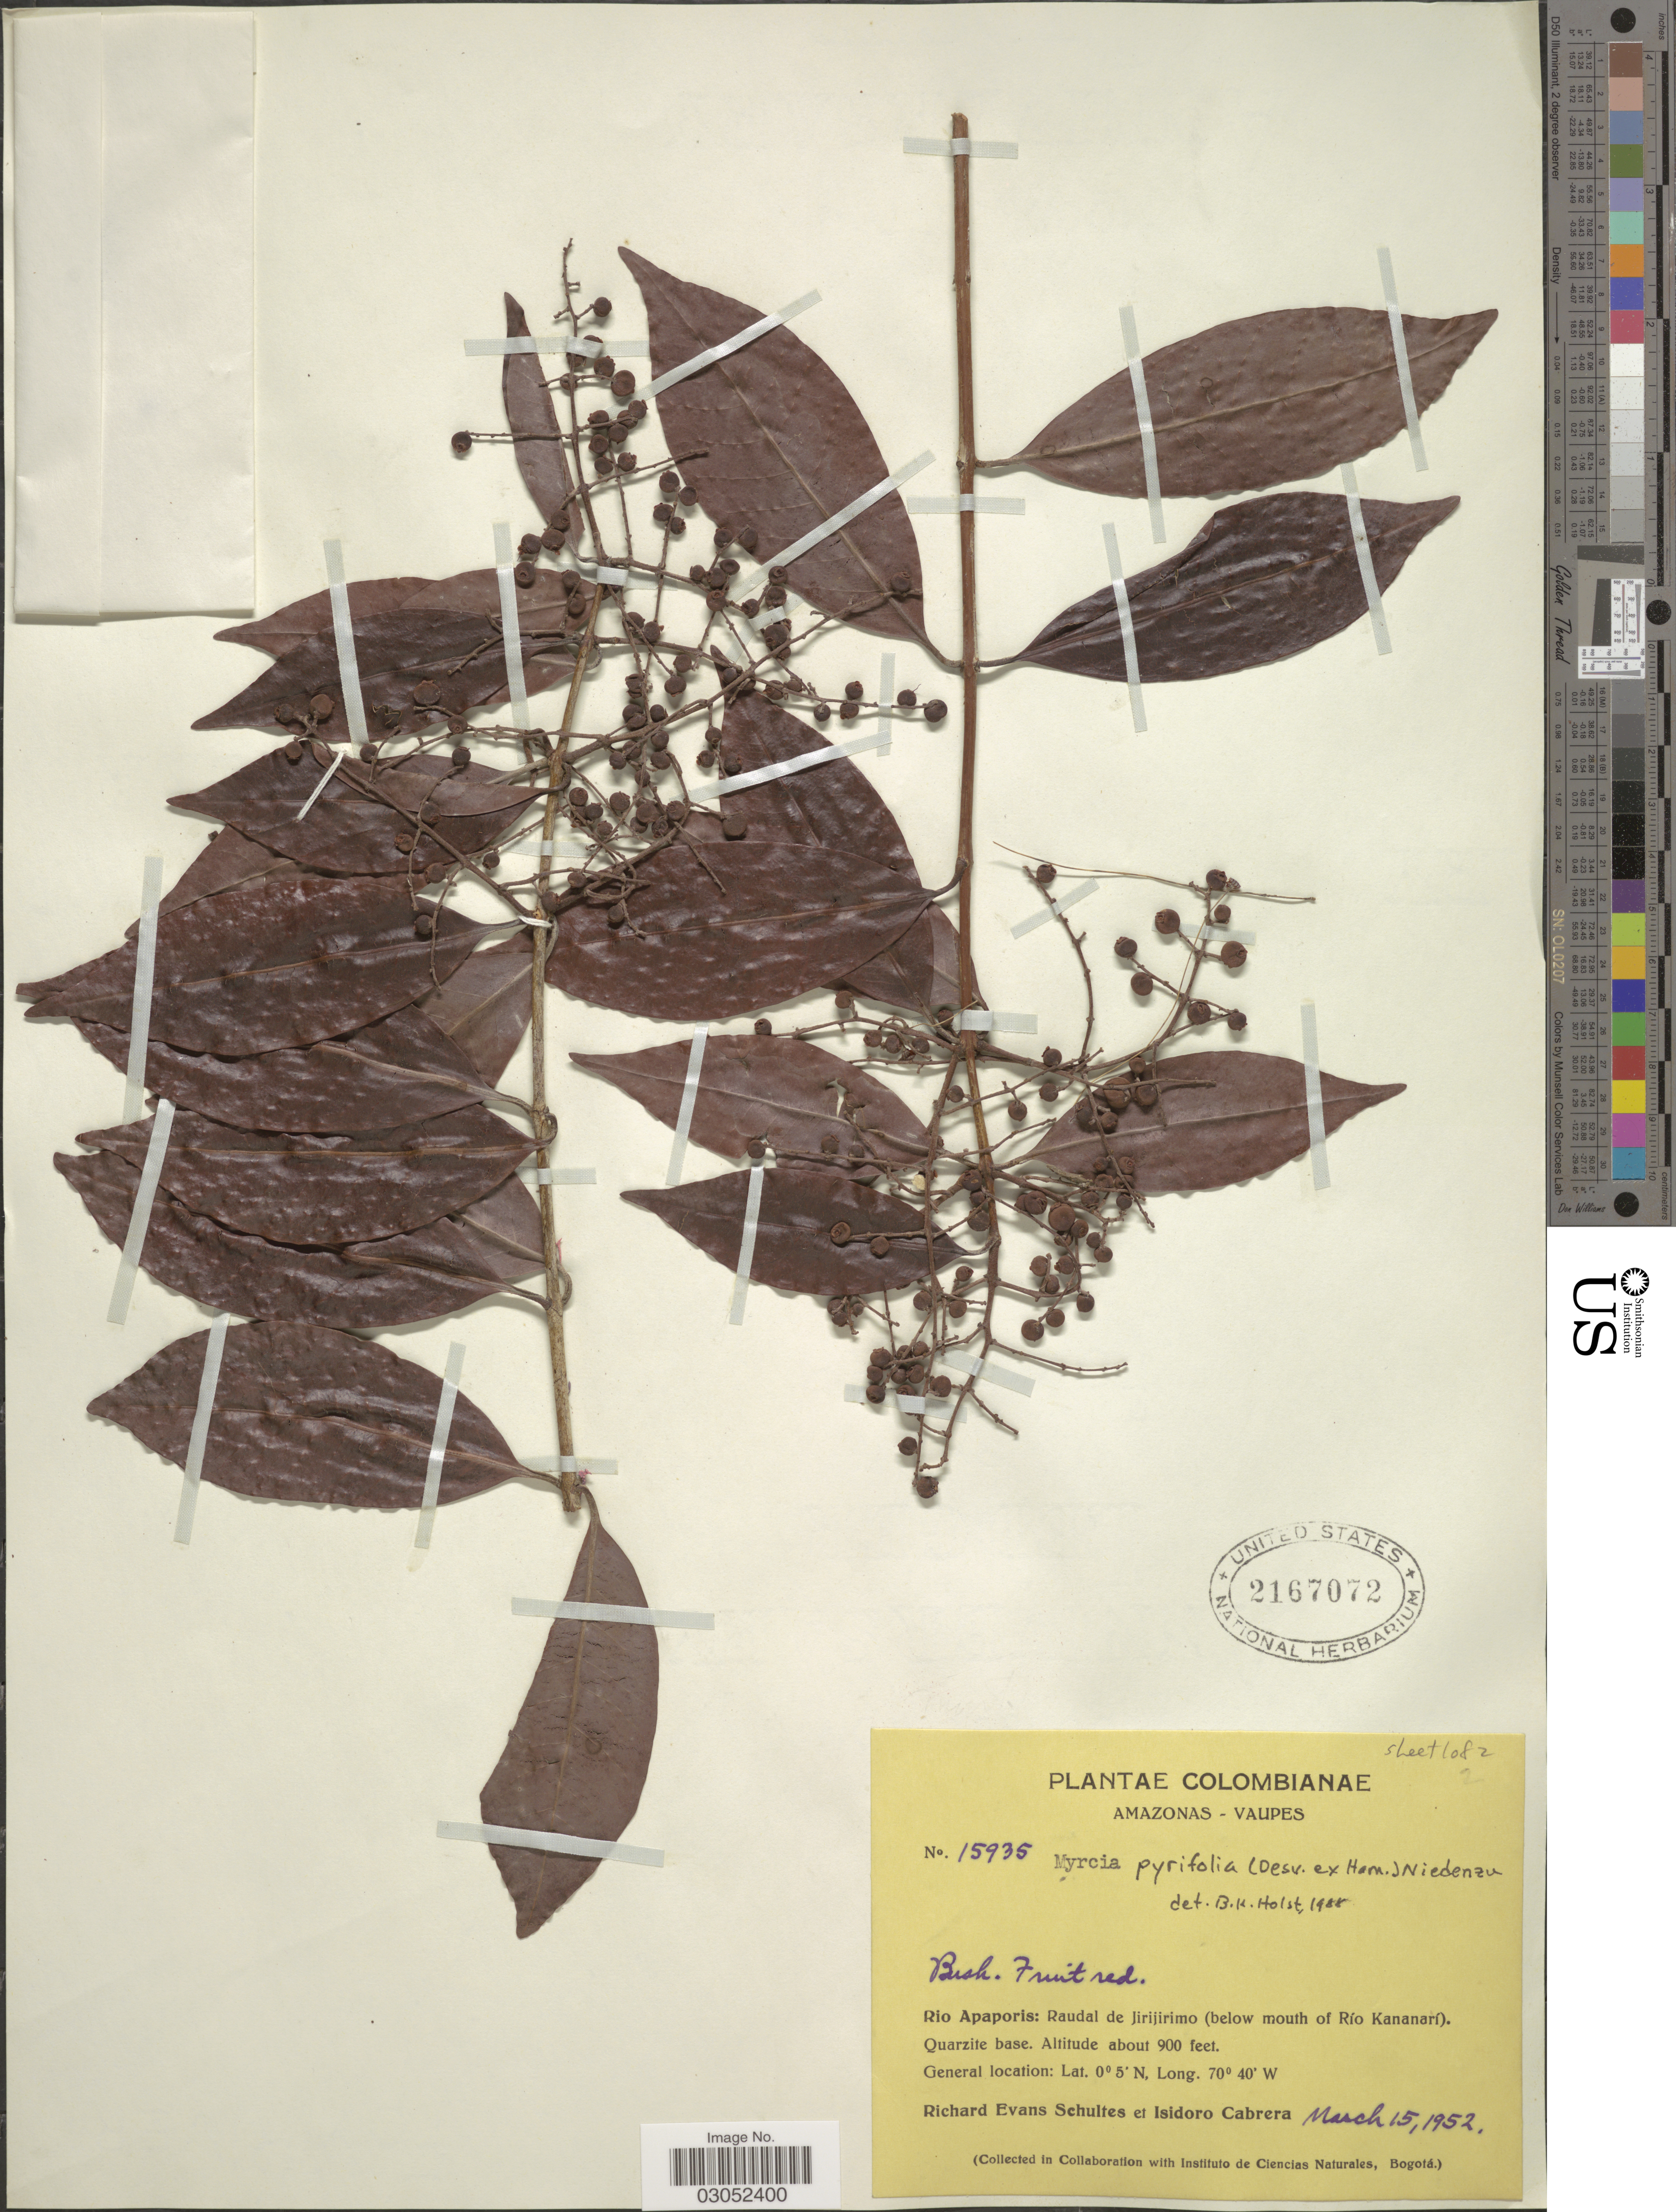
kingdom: Plantae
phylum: Tracheophyta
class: Magnoliopsida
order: Myrtales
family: Myrtaceae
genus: Myrcia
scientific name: Myrcia pyrifolia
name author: Nied.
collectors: R. E. Schultes & I. Cabrera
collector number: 15935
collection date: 1952-03-15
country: Colombia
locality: Amazonas-Vaupes. Rio Apaporis: Raudal de Jirijirimo (below mouth of Río Kananarí). Quarzite base.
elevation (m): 274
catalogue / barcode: US 2167072